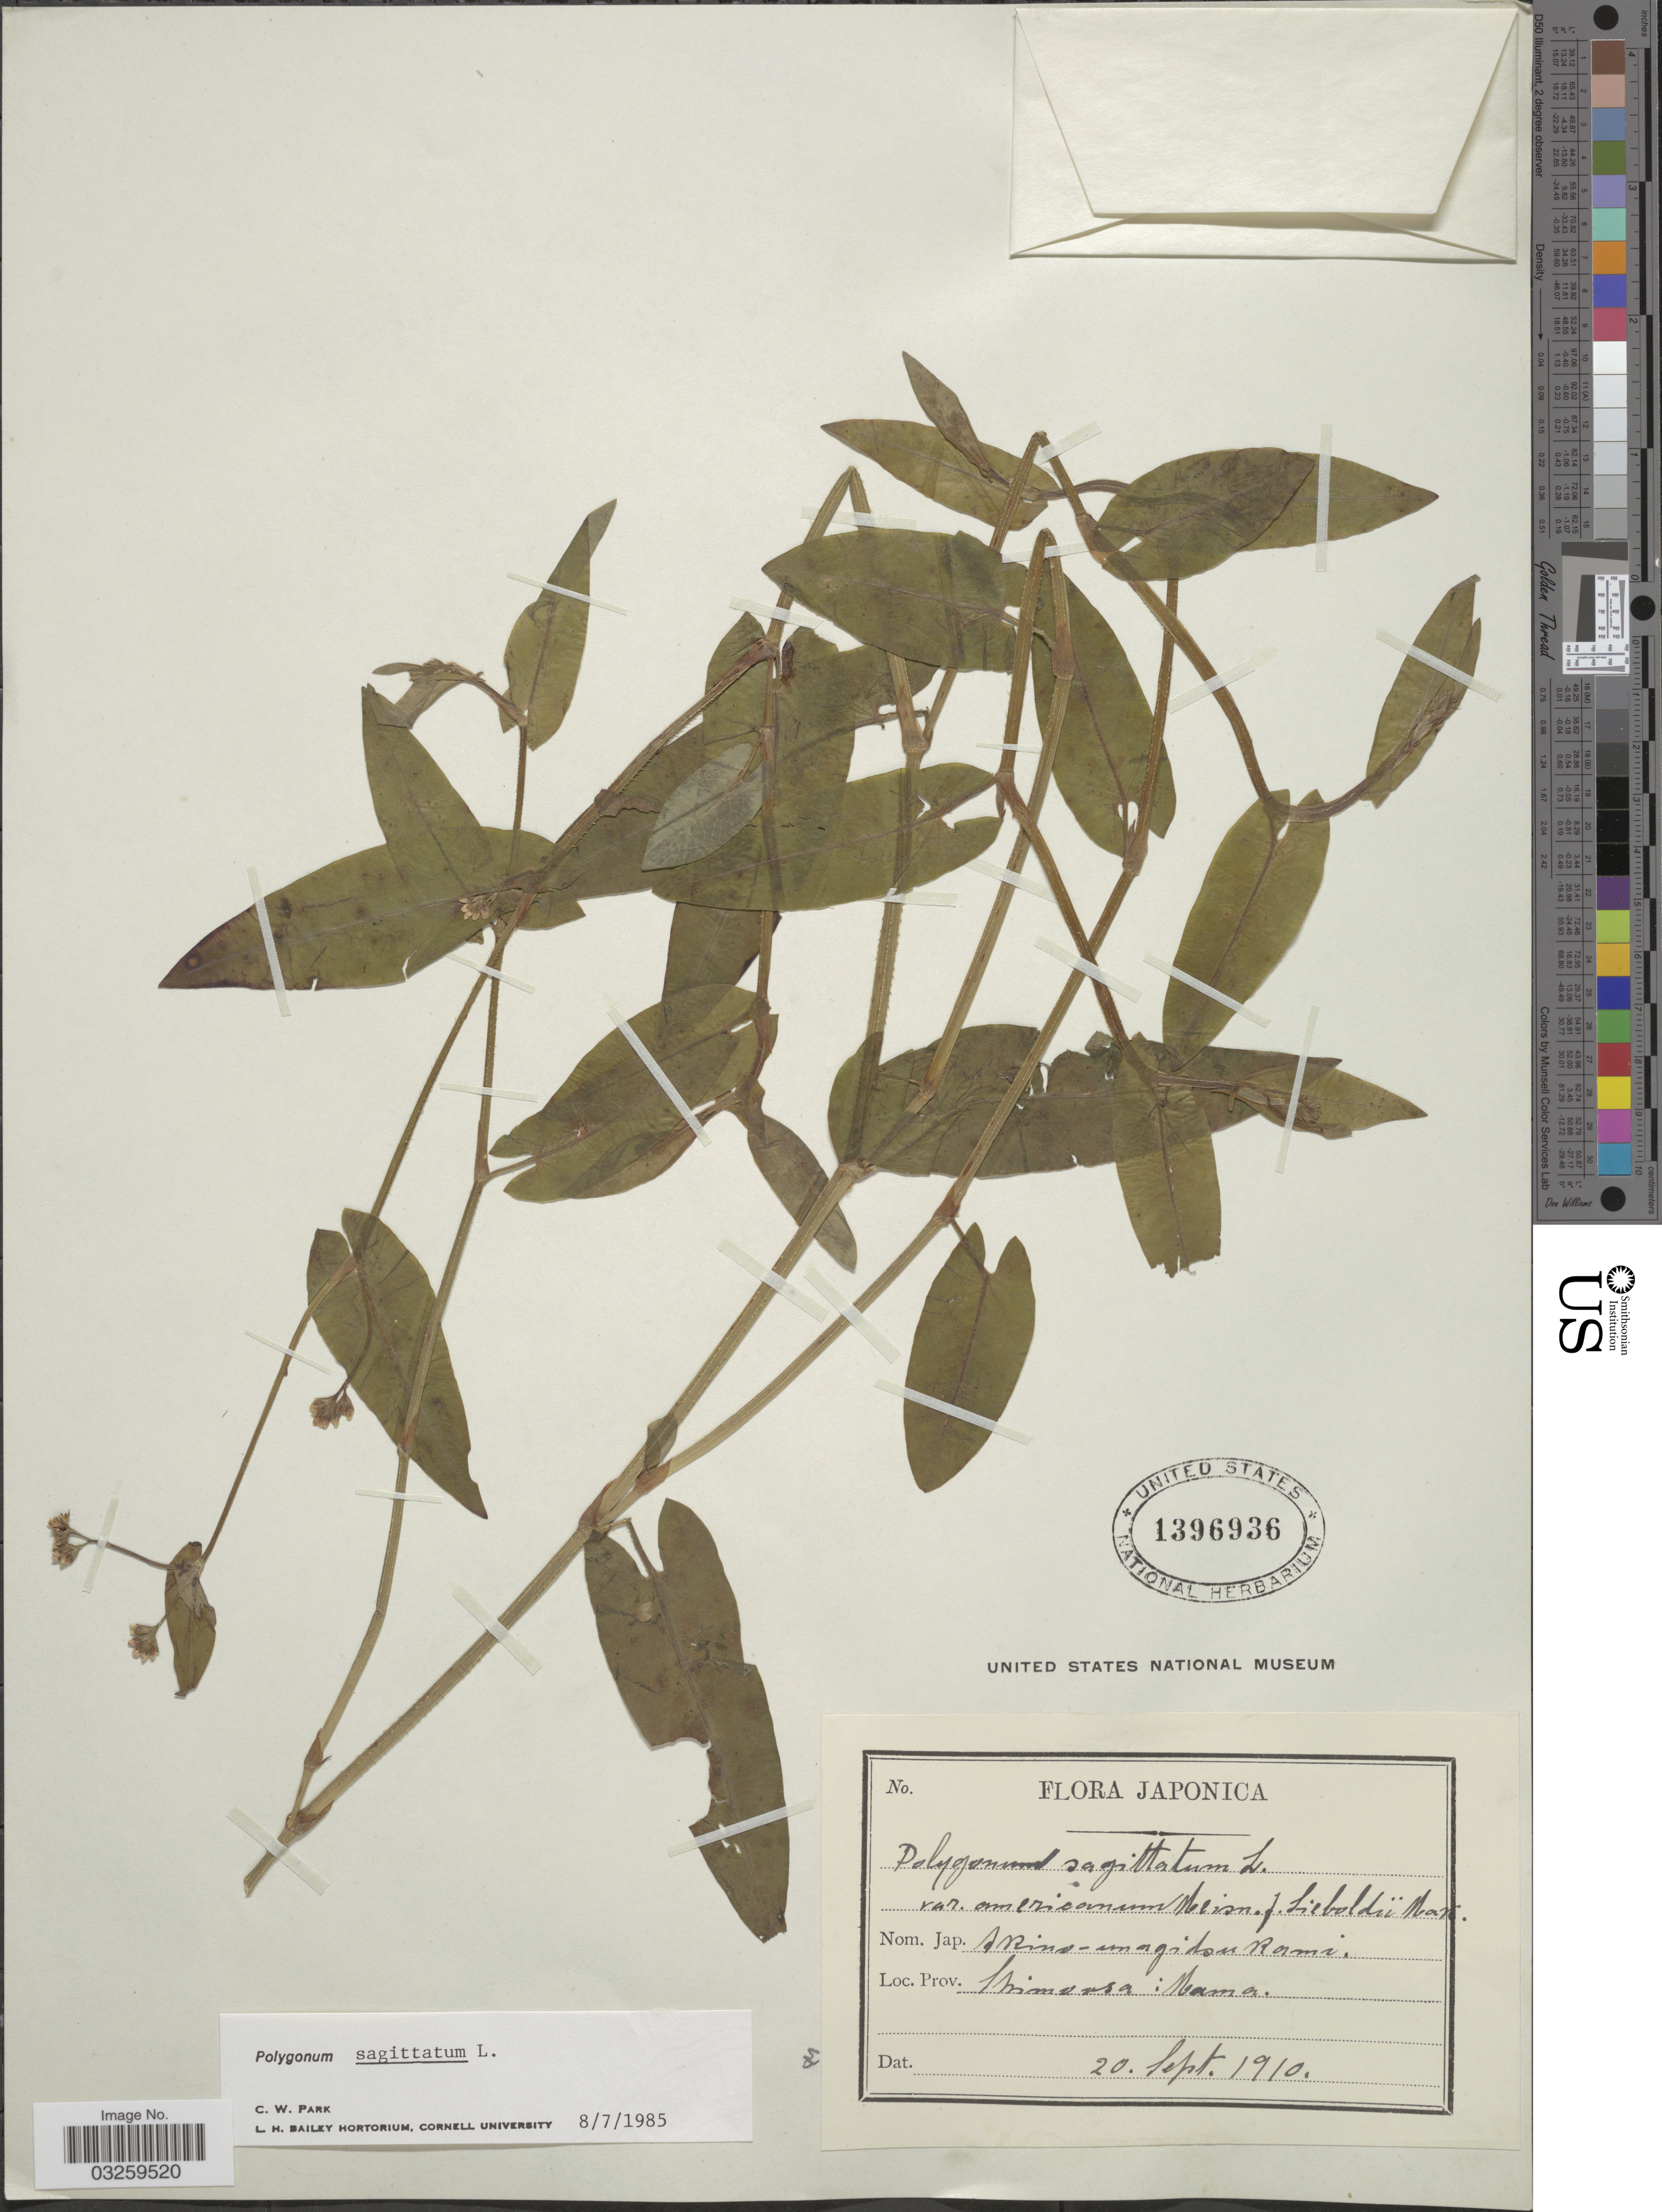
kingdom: Plantae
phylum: Tracheophyta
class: Magnoliopsida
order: Caryophyllales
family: Polygonaceae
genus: Polygonum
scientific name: Polygonum sagittatum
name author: L.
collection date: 1910-09-20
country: Japan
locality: Japonica, Shimoosa: Mama.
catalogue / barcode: US 1396936